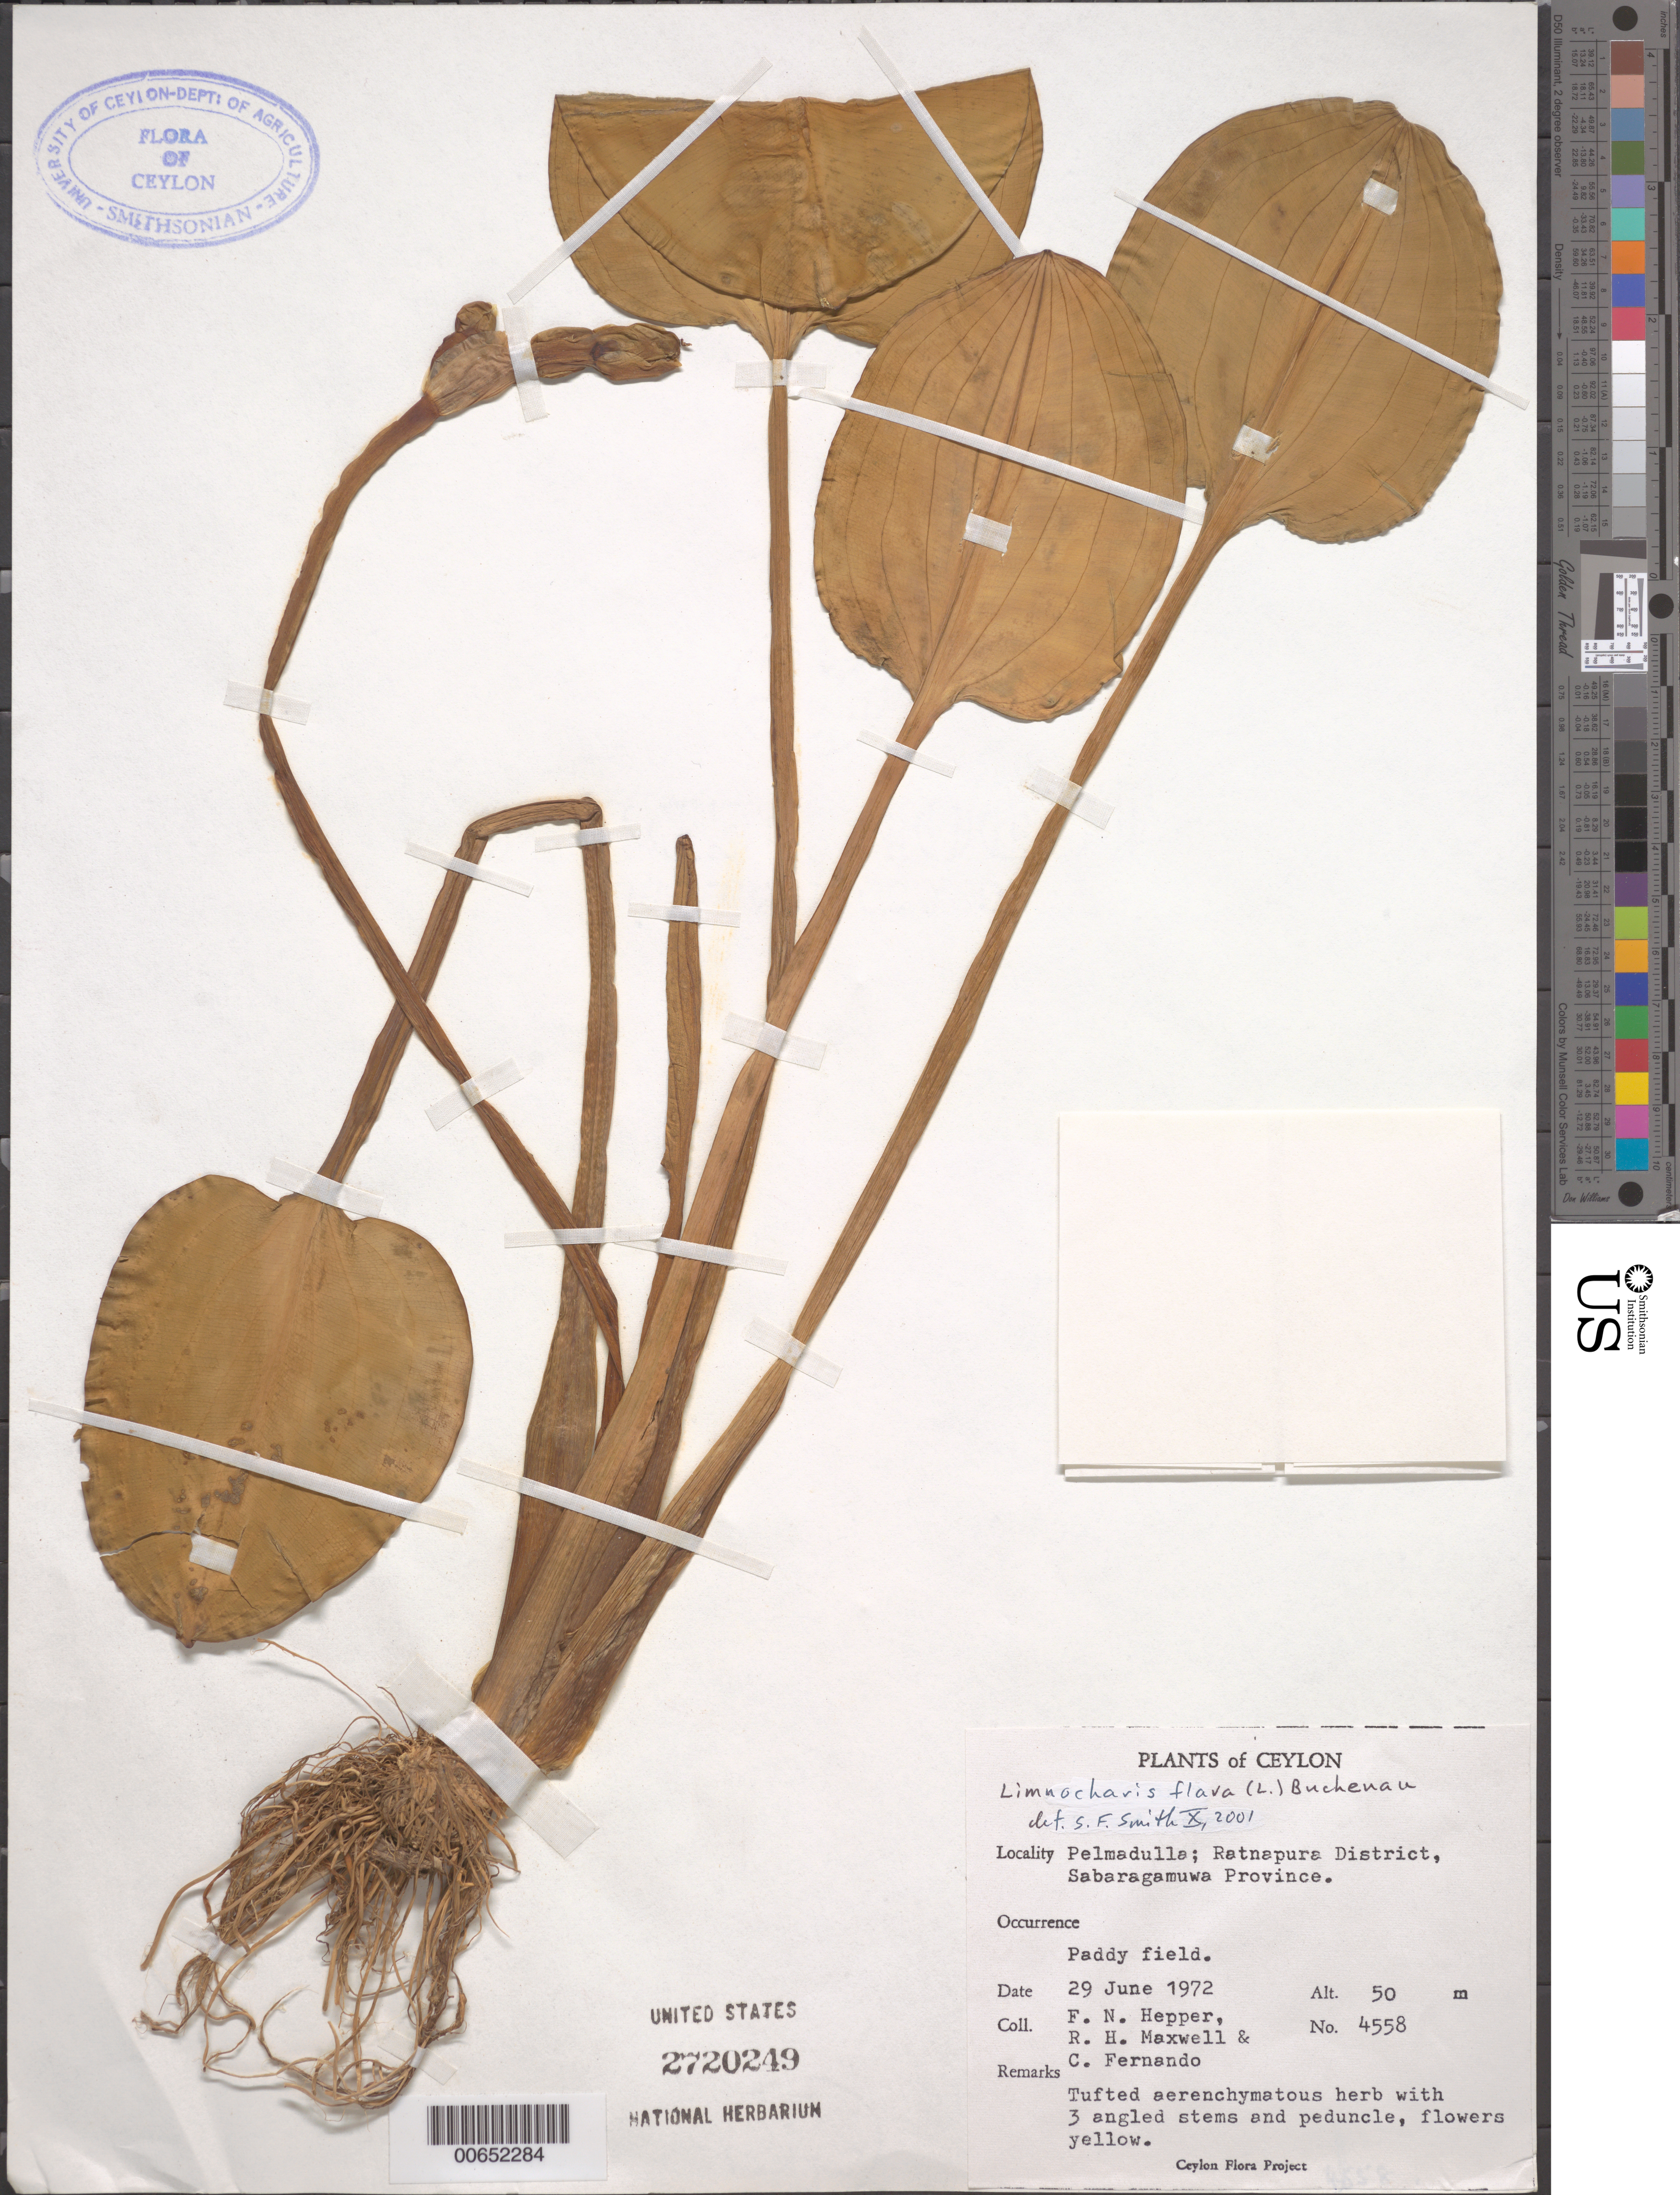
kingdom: Plantae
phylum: Tracheophyta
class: Liliopsida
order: Alismatales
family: Alismataceae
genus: Limnocharis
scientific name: Limnocharis flava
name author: (L.) Buchenau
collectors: F. Hepper, R. Maxwell & C. Fernando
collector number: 4558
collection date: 1972-06-29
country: Sri Lanka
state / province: Sabaragamuwa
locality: Ceylon. Pelmadulla; Ratnapura District.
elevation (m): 50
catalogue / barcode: US 2720249